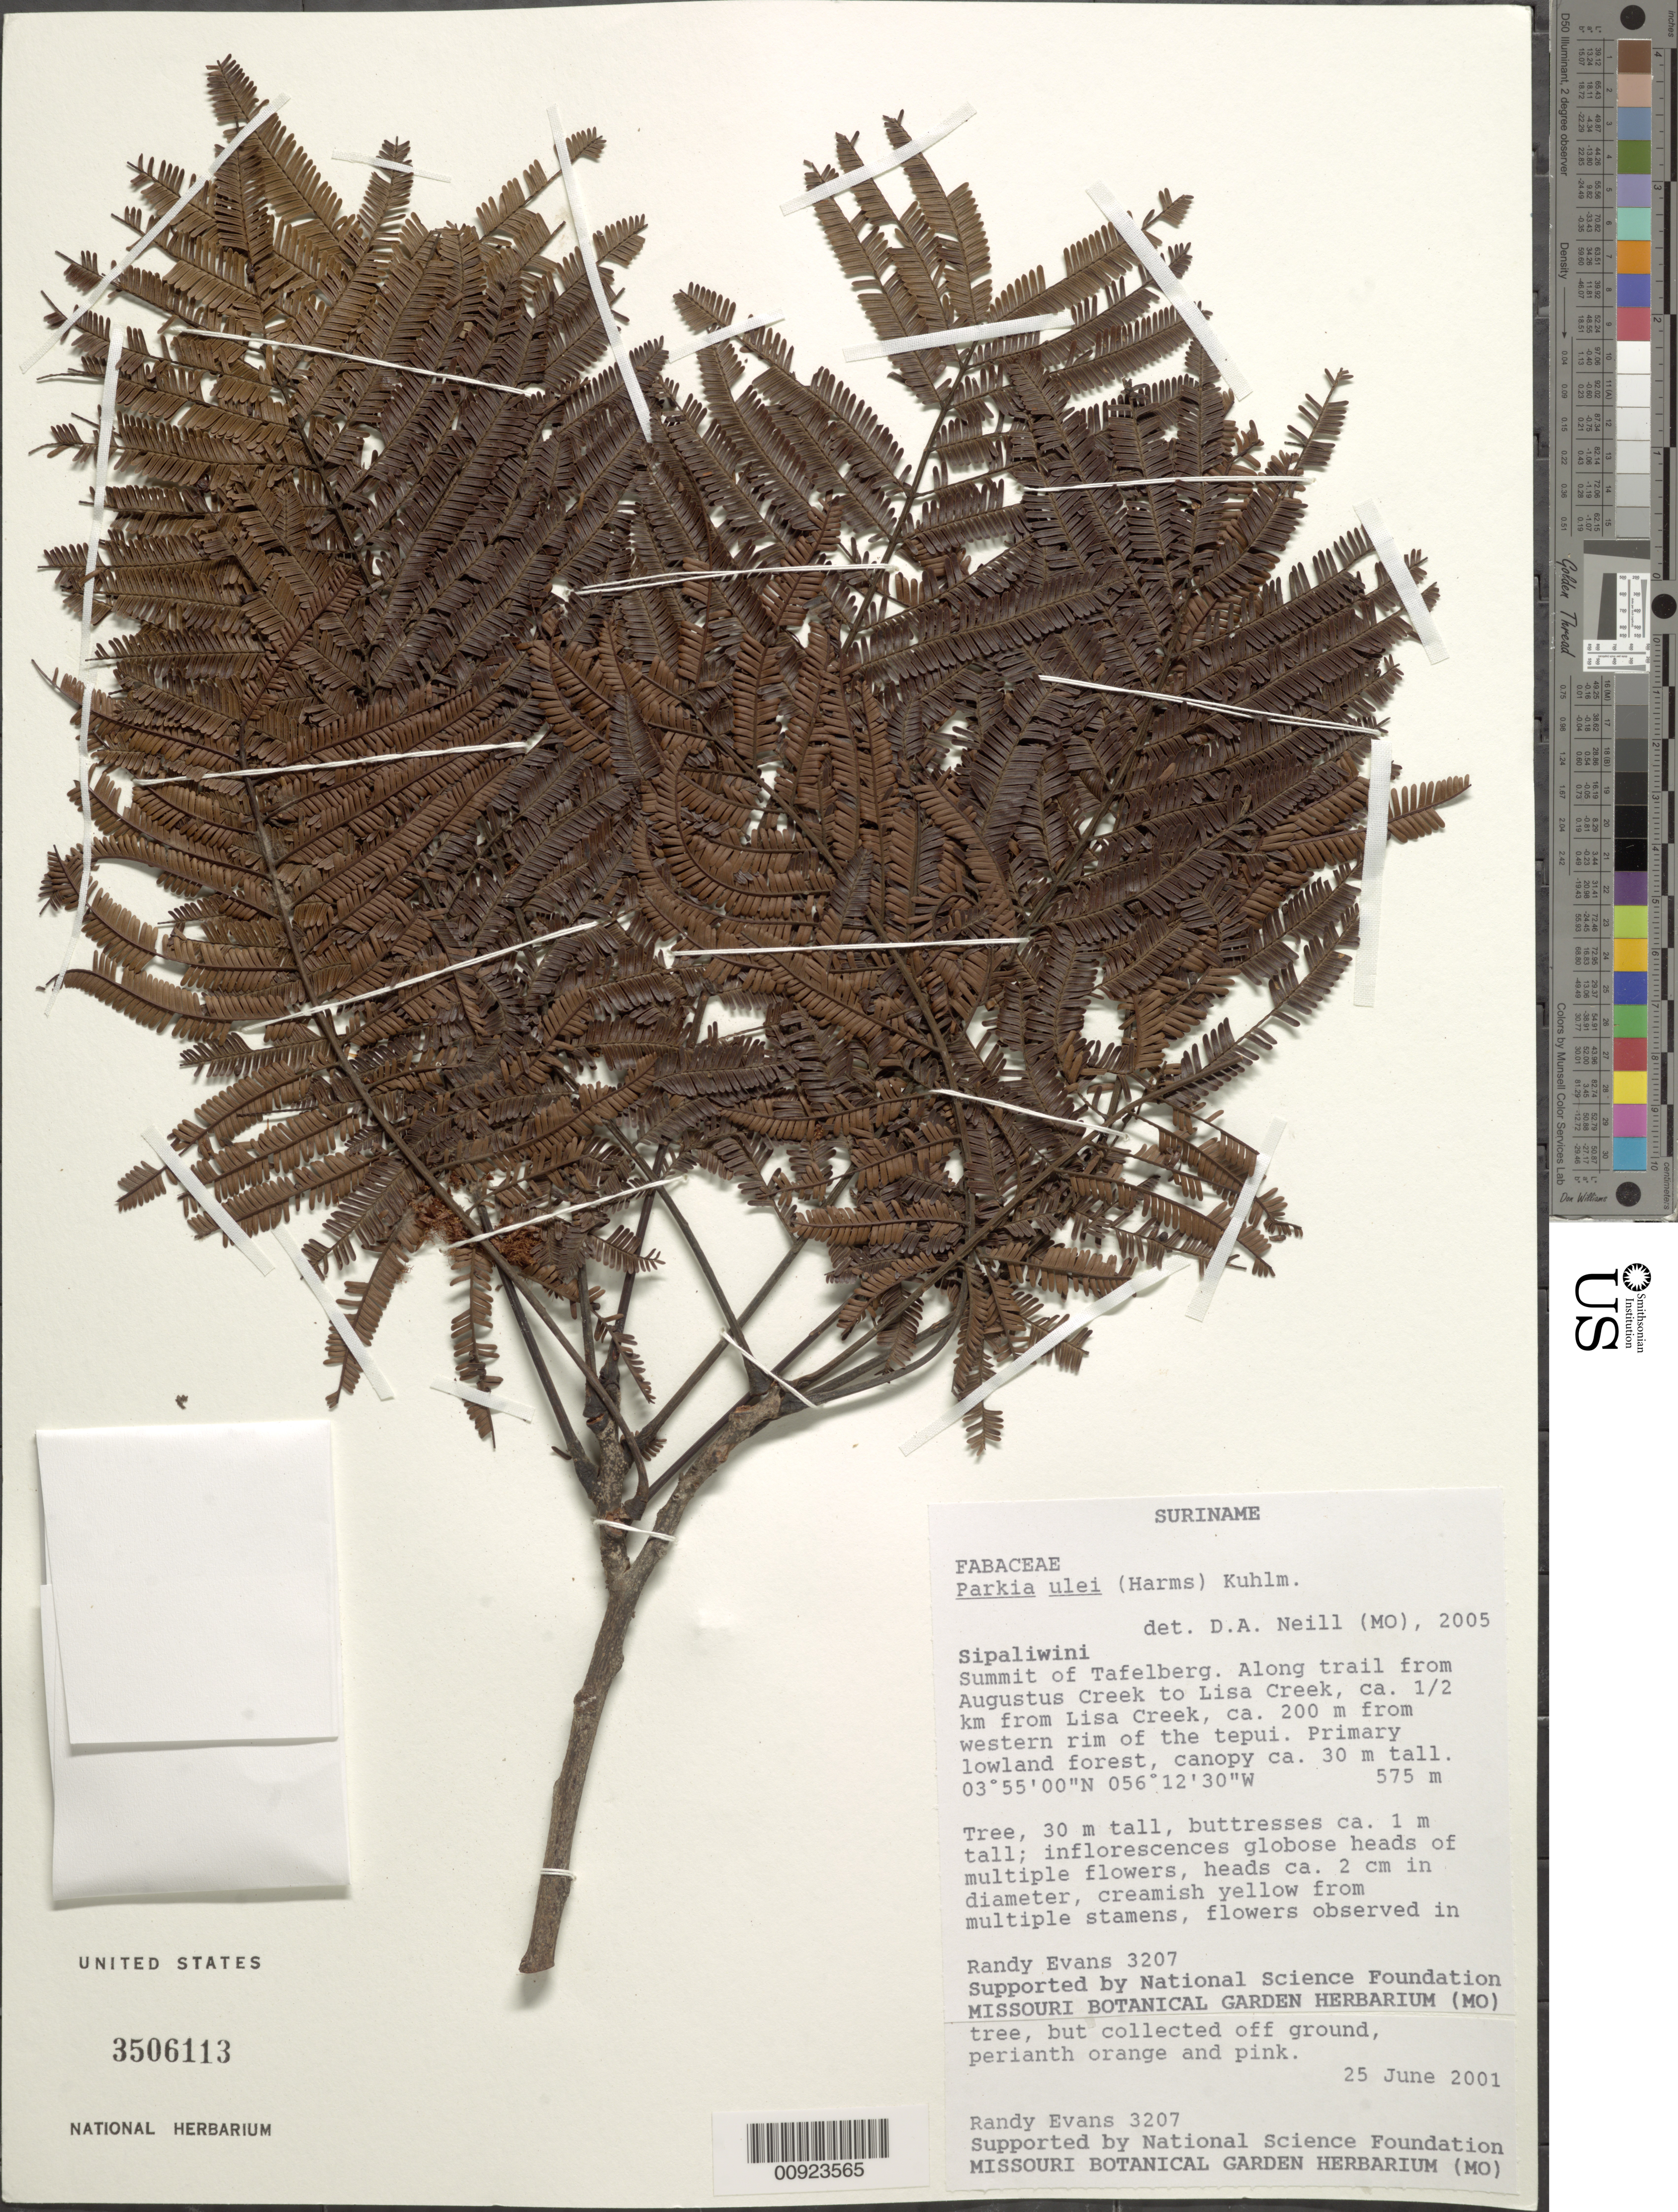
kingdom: Plantae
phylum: Tracheophyta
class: Magnoliopsida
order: Fabales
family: Fabaceae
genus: Parkia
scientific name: Parkia ulei var. ulei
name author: Kuhlm.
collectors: R. Evans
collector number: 3207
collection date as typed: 25-Jun-01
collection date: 2001-06-25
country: Suriname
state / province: Sipaliwini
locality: Tafelberg (Table Mountain), summit, trail from Augustus Creek to Lisa Creek, ca. 0.5 km from Lisa Creek, ca. 200 m from western rim of tepuí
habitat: Primary lowland forest, canopy open, ca. 30m tall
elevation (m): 575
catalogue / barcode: US 3506113